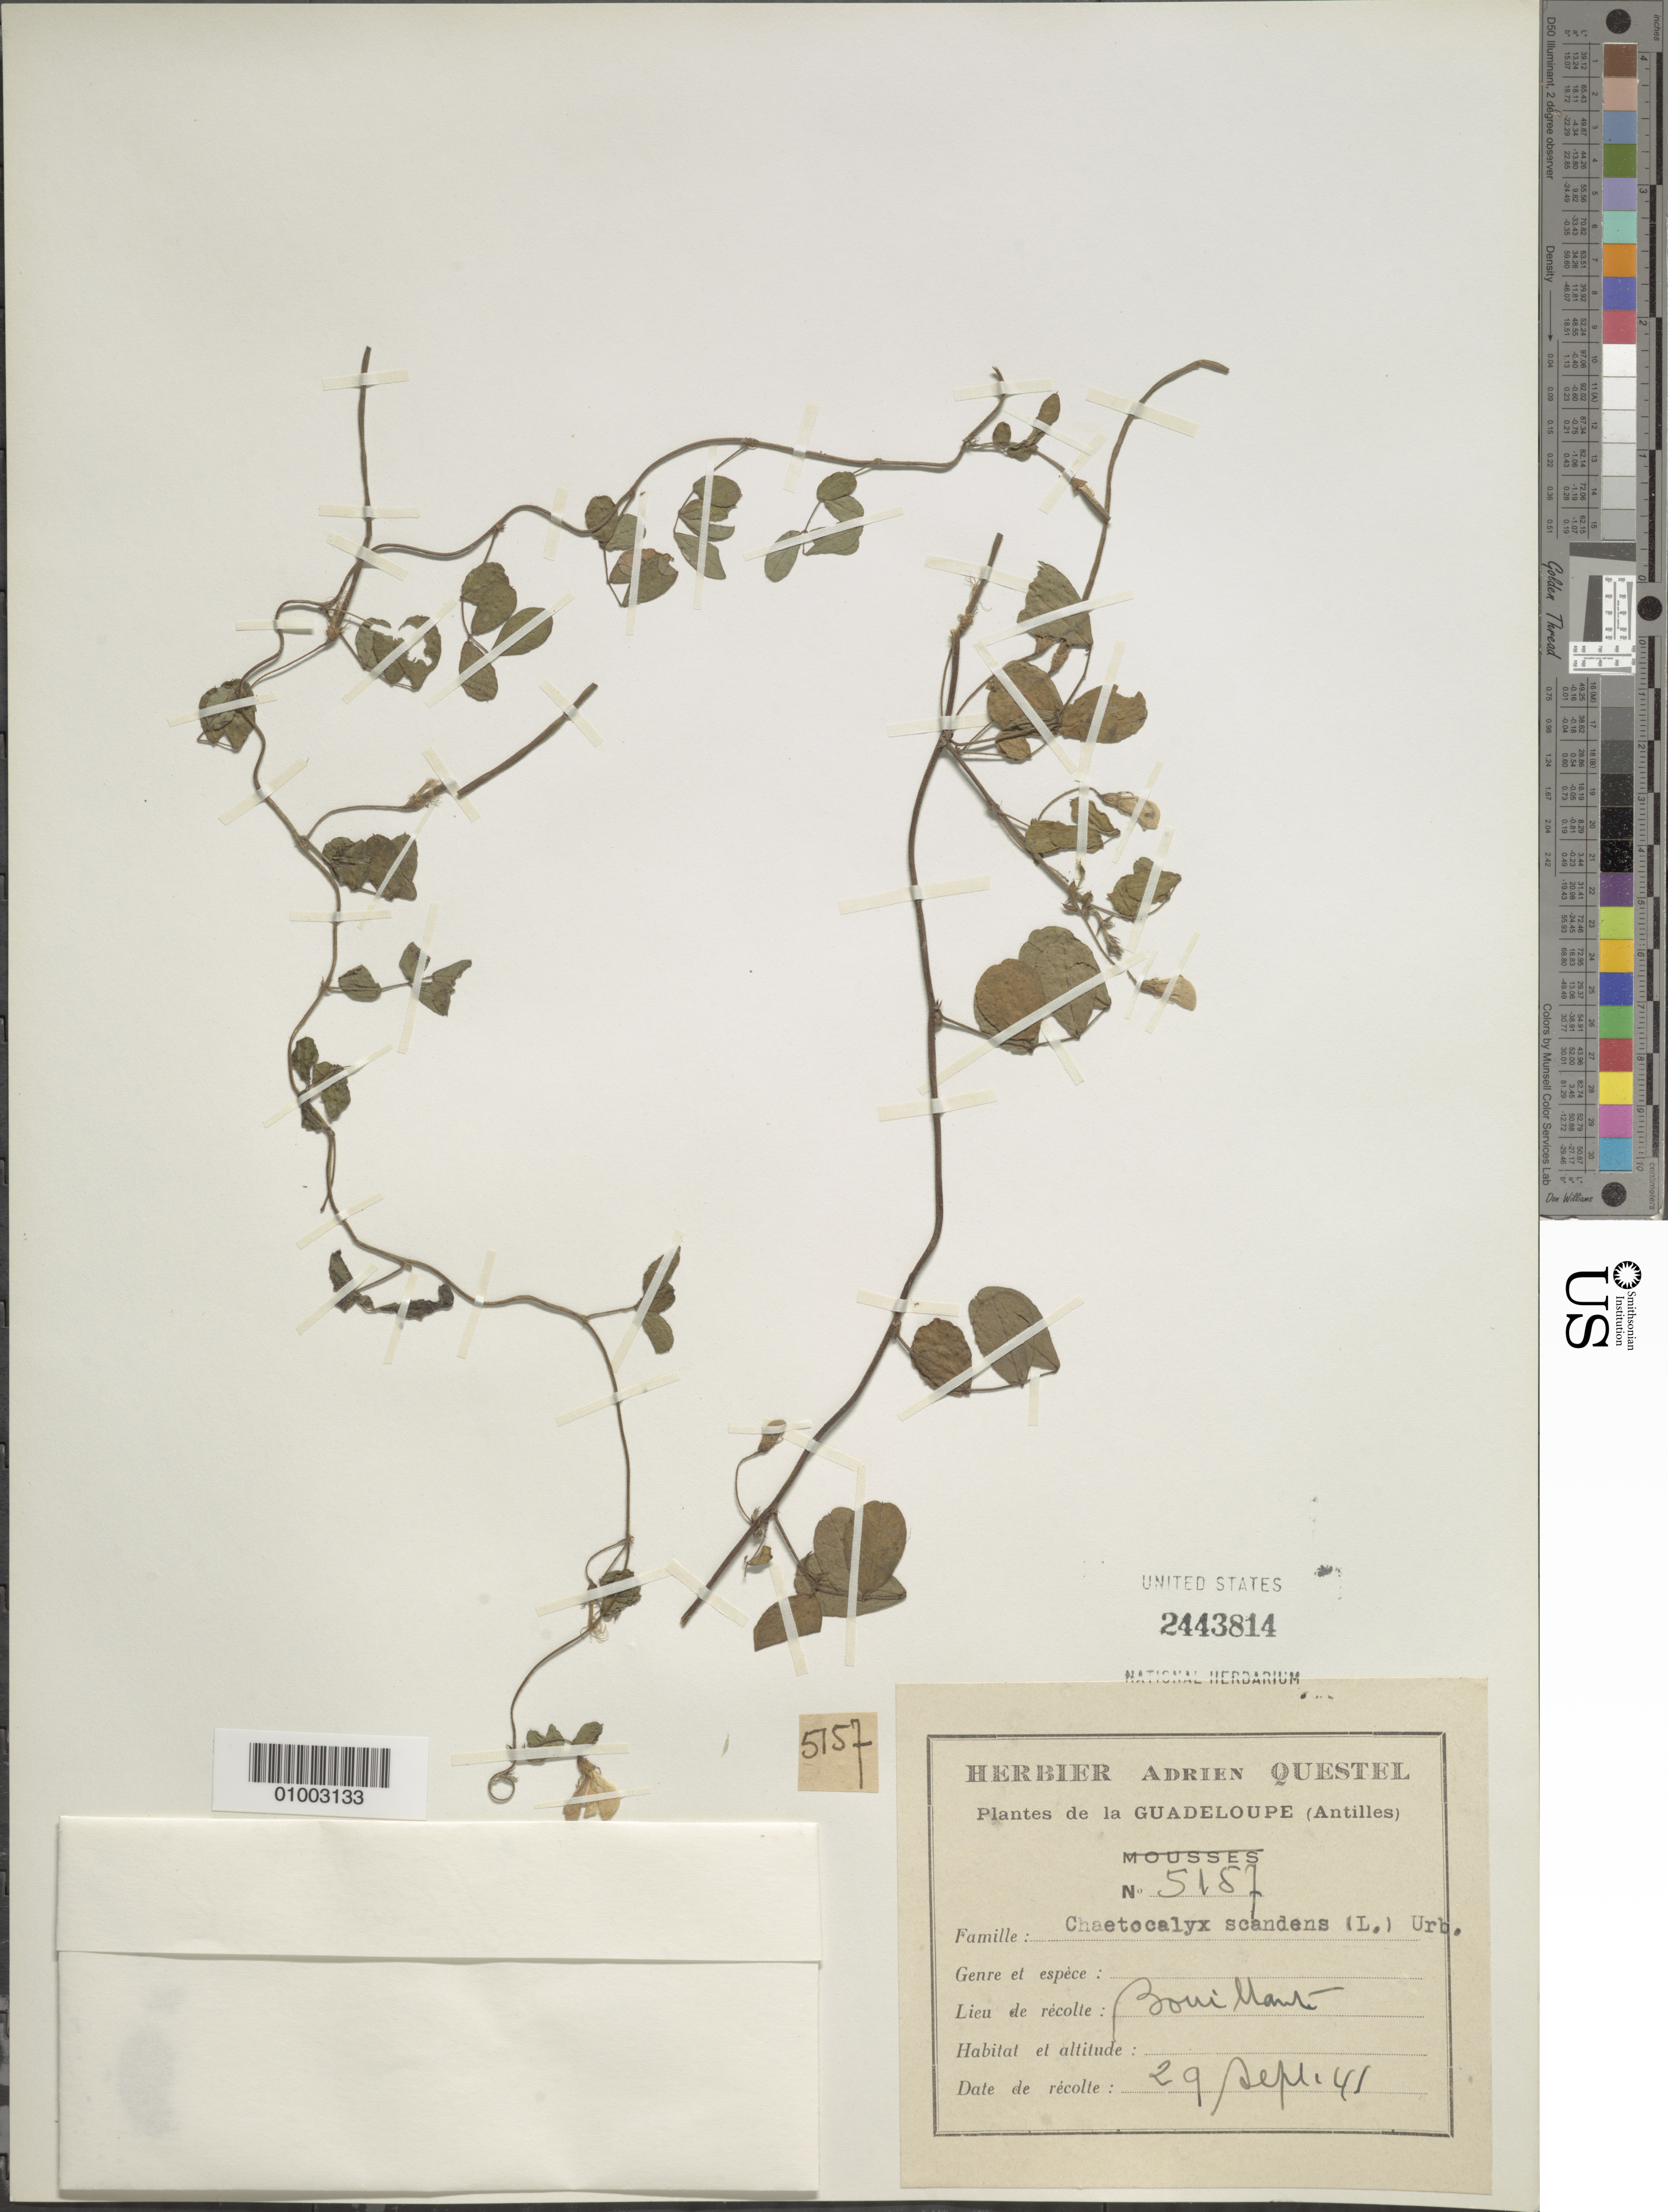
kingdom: Plantae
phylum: Tracheophyta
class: Magnoliopsida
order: Fabales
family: Fabaceae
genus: Chaetocalyx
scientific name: Chaetocalyx scandens var. scandens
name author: (L.) Urb.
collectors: A. Questel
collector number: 5157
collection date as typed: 29 Sep 1941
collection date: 1941-09-29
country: Guadeloupe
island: Basse Terre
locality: Bouillante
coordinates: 0 N, 0 E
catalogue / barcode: US 2443814